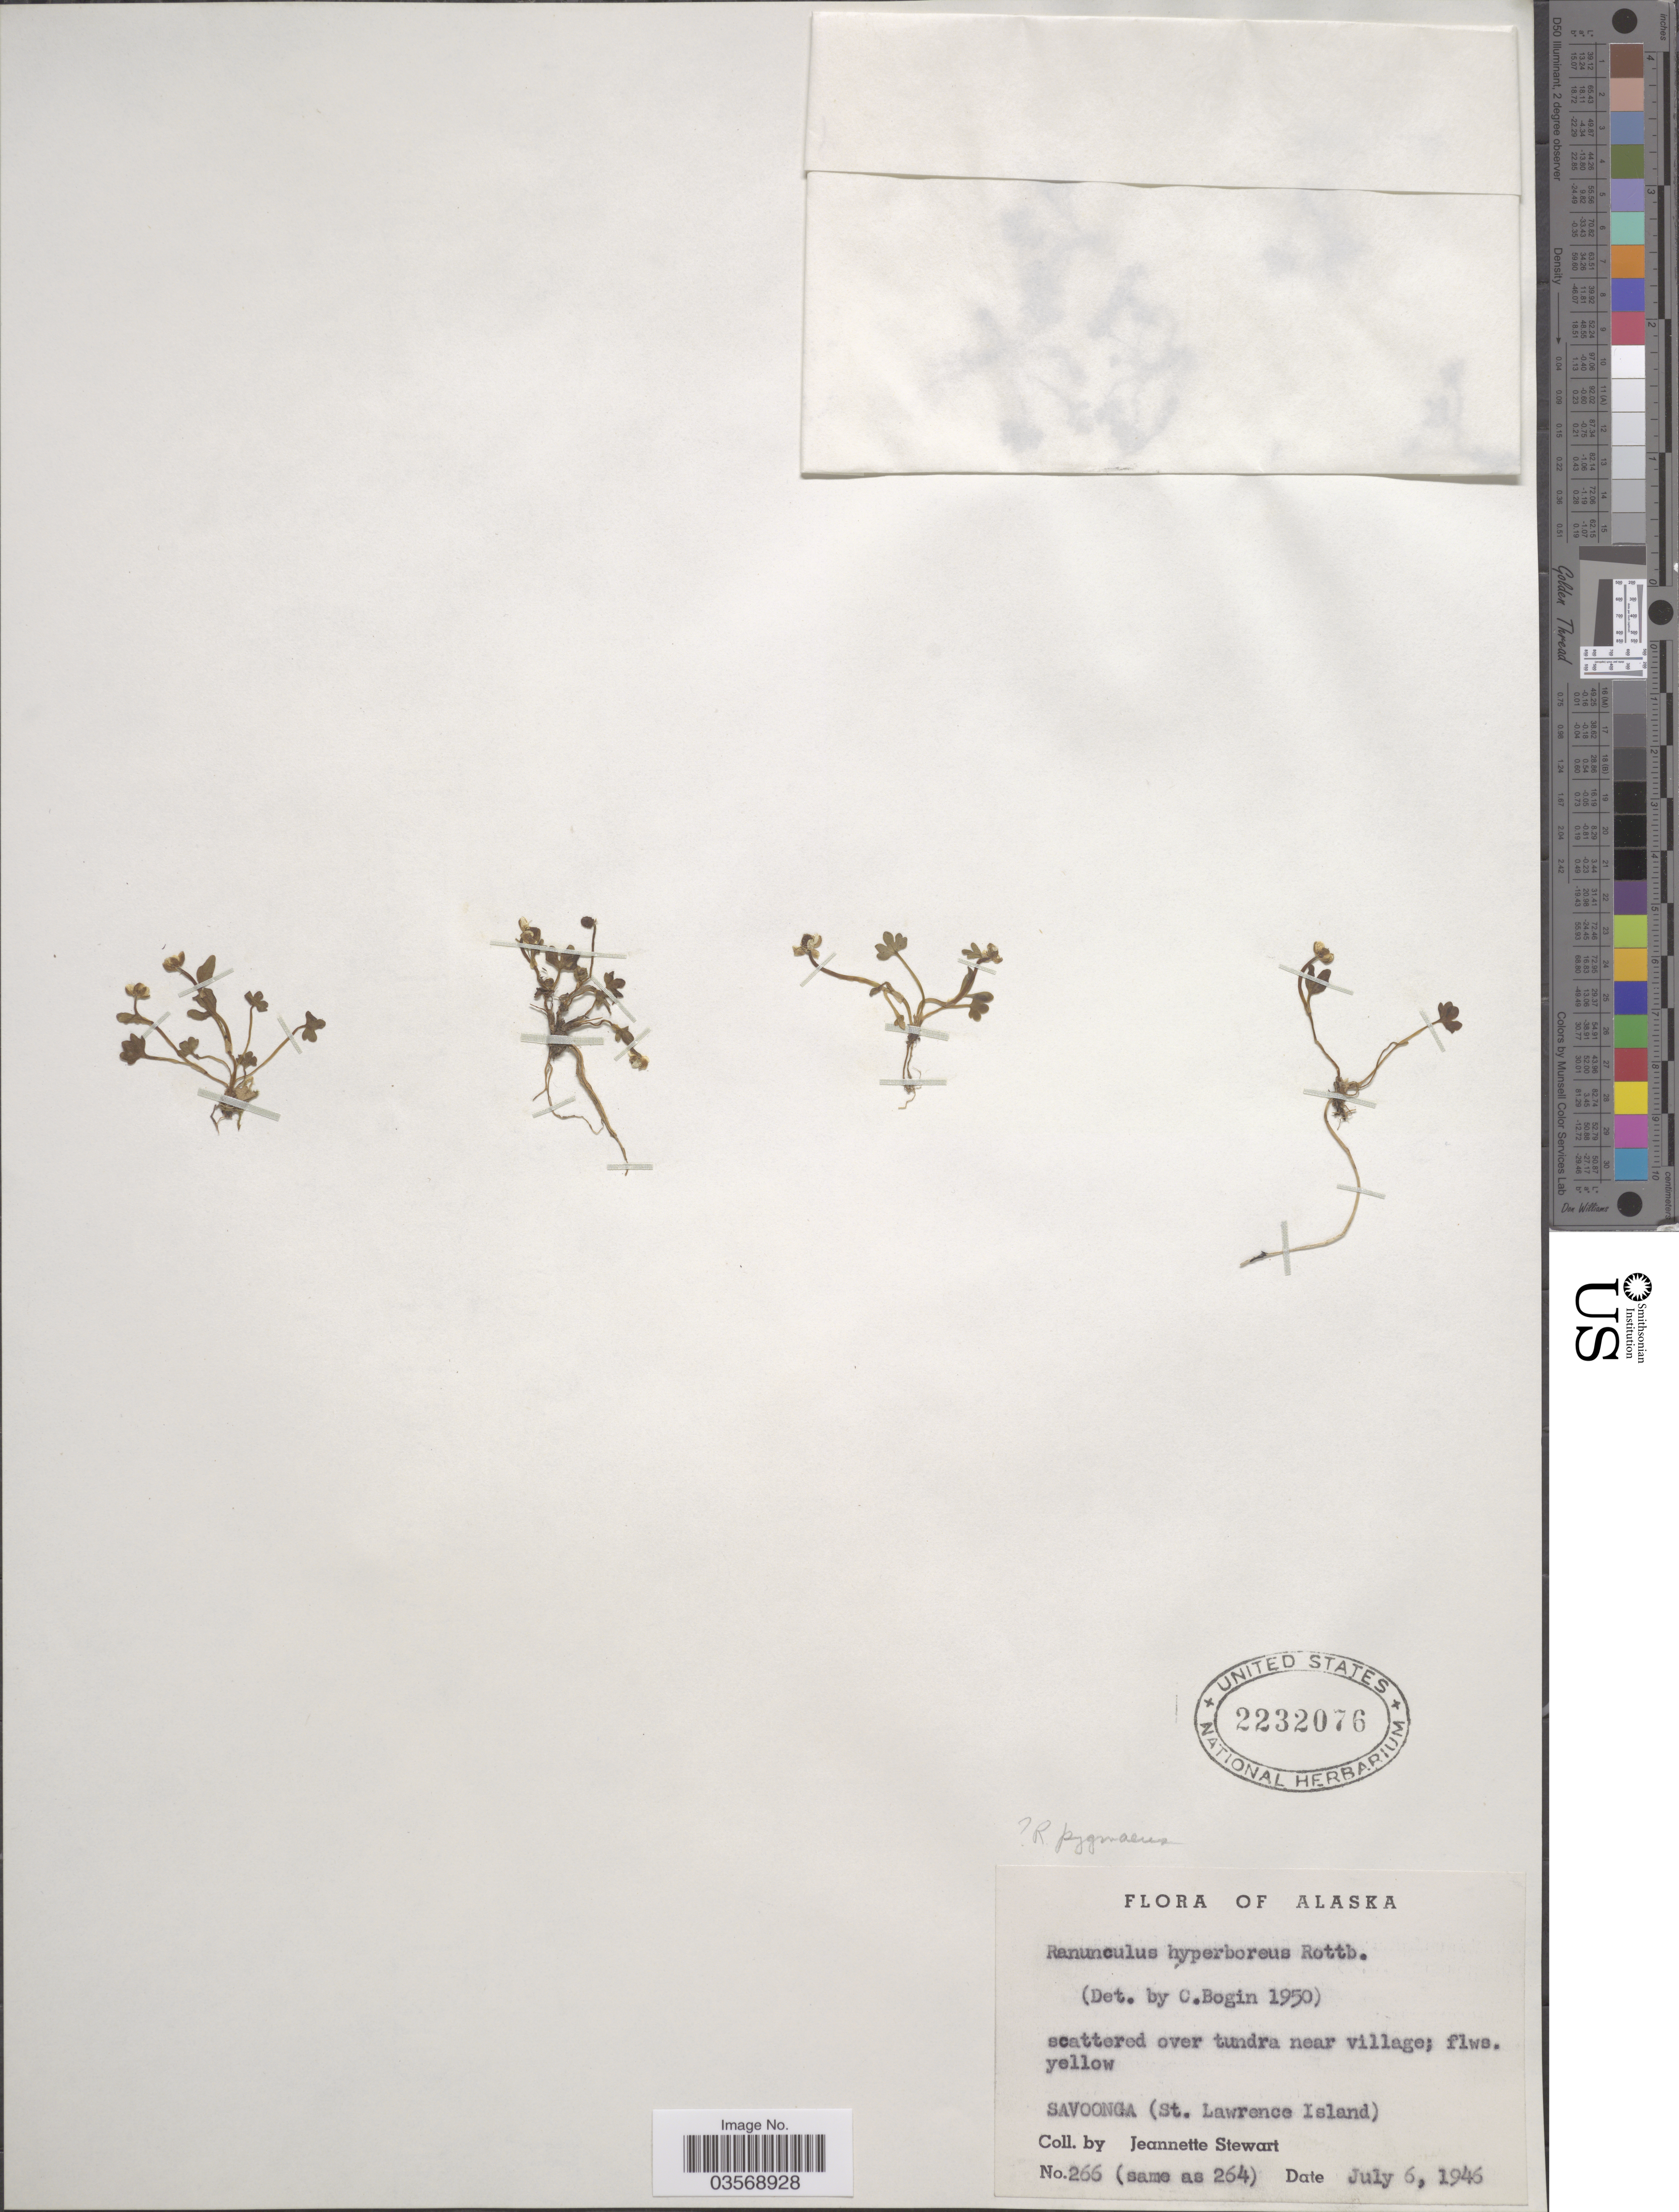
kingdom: Plantae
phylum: Tracheophyta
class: Magnoliopsida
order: Ranunculales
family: Ranunculaceae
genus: Ranunculus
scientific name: Ranunculus pygmaeus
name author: Wahlenb.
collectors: J. Stewart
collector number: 266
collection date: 1946-07-06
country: United States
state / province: Alaska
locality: Savoonga (St. Lawrence Island).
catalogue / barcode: US 2232076